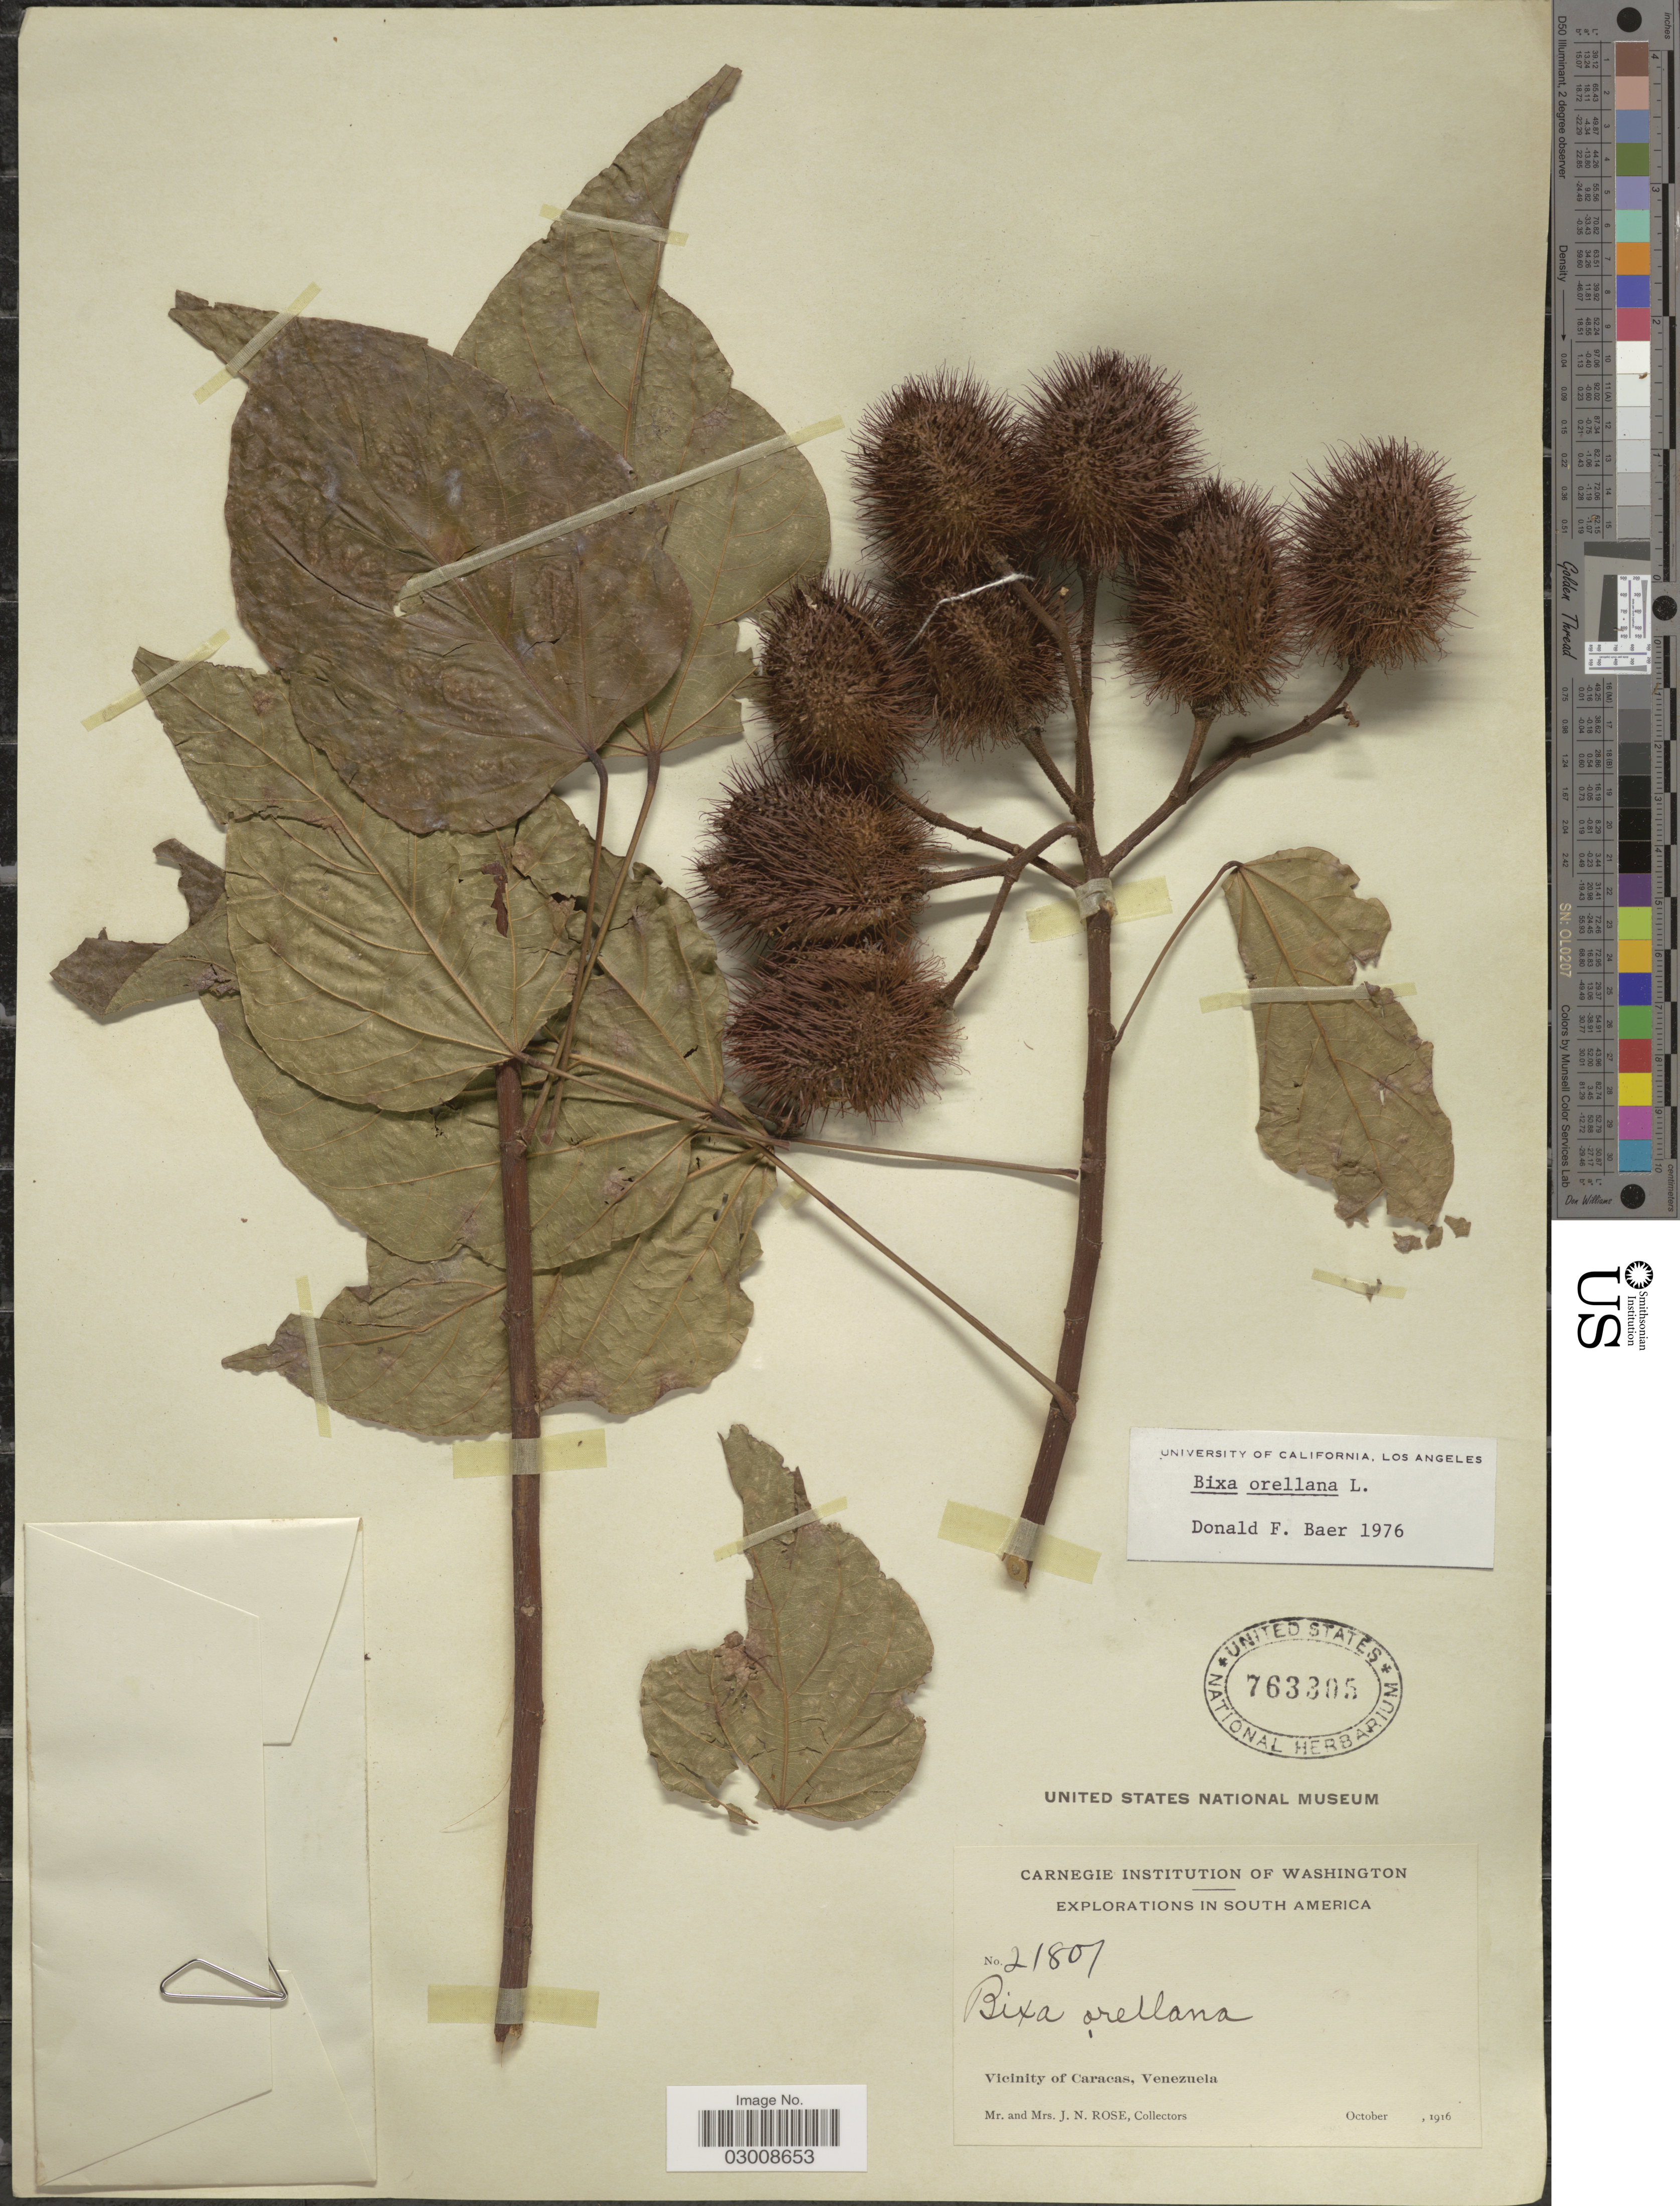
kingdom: Plantae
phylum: Tracheophyta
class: Magnoliopsida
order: Malvales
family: Bixaceae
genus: Bixa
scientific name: Bixa orellana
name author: L.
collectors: J. N. Rose & L. B. Rose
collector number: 21801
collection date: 1916-10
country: Venezuela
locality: Vicinity of Caracas, Venezuela.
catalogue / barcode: US 763305